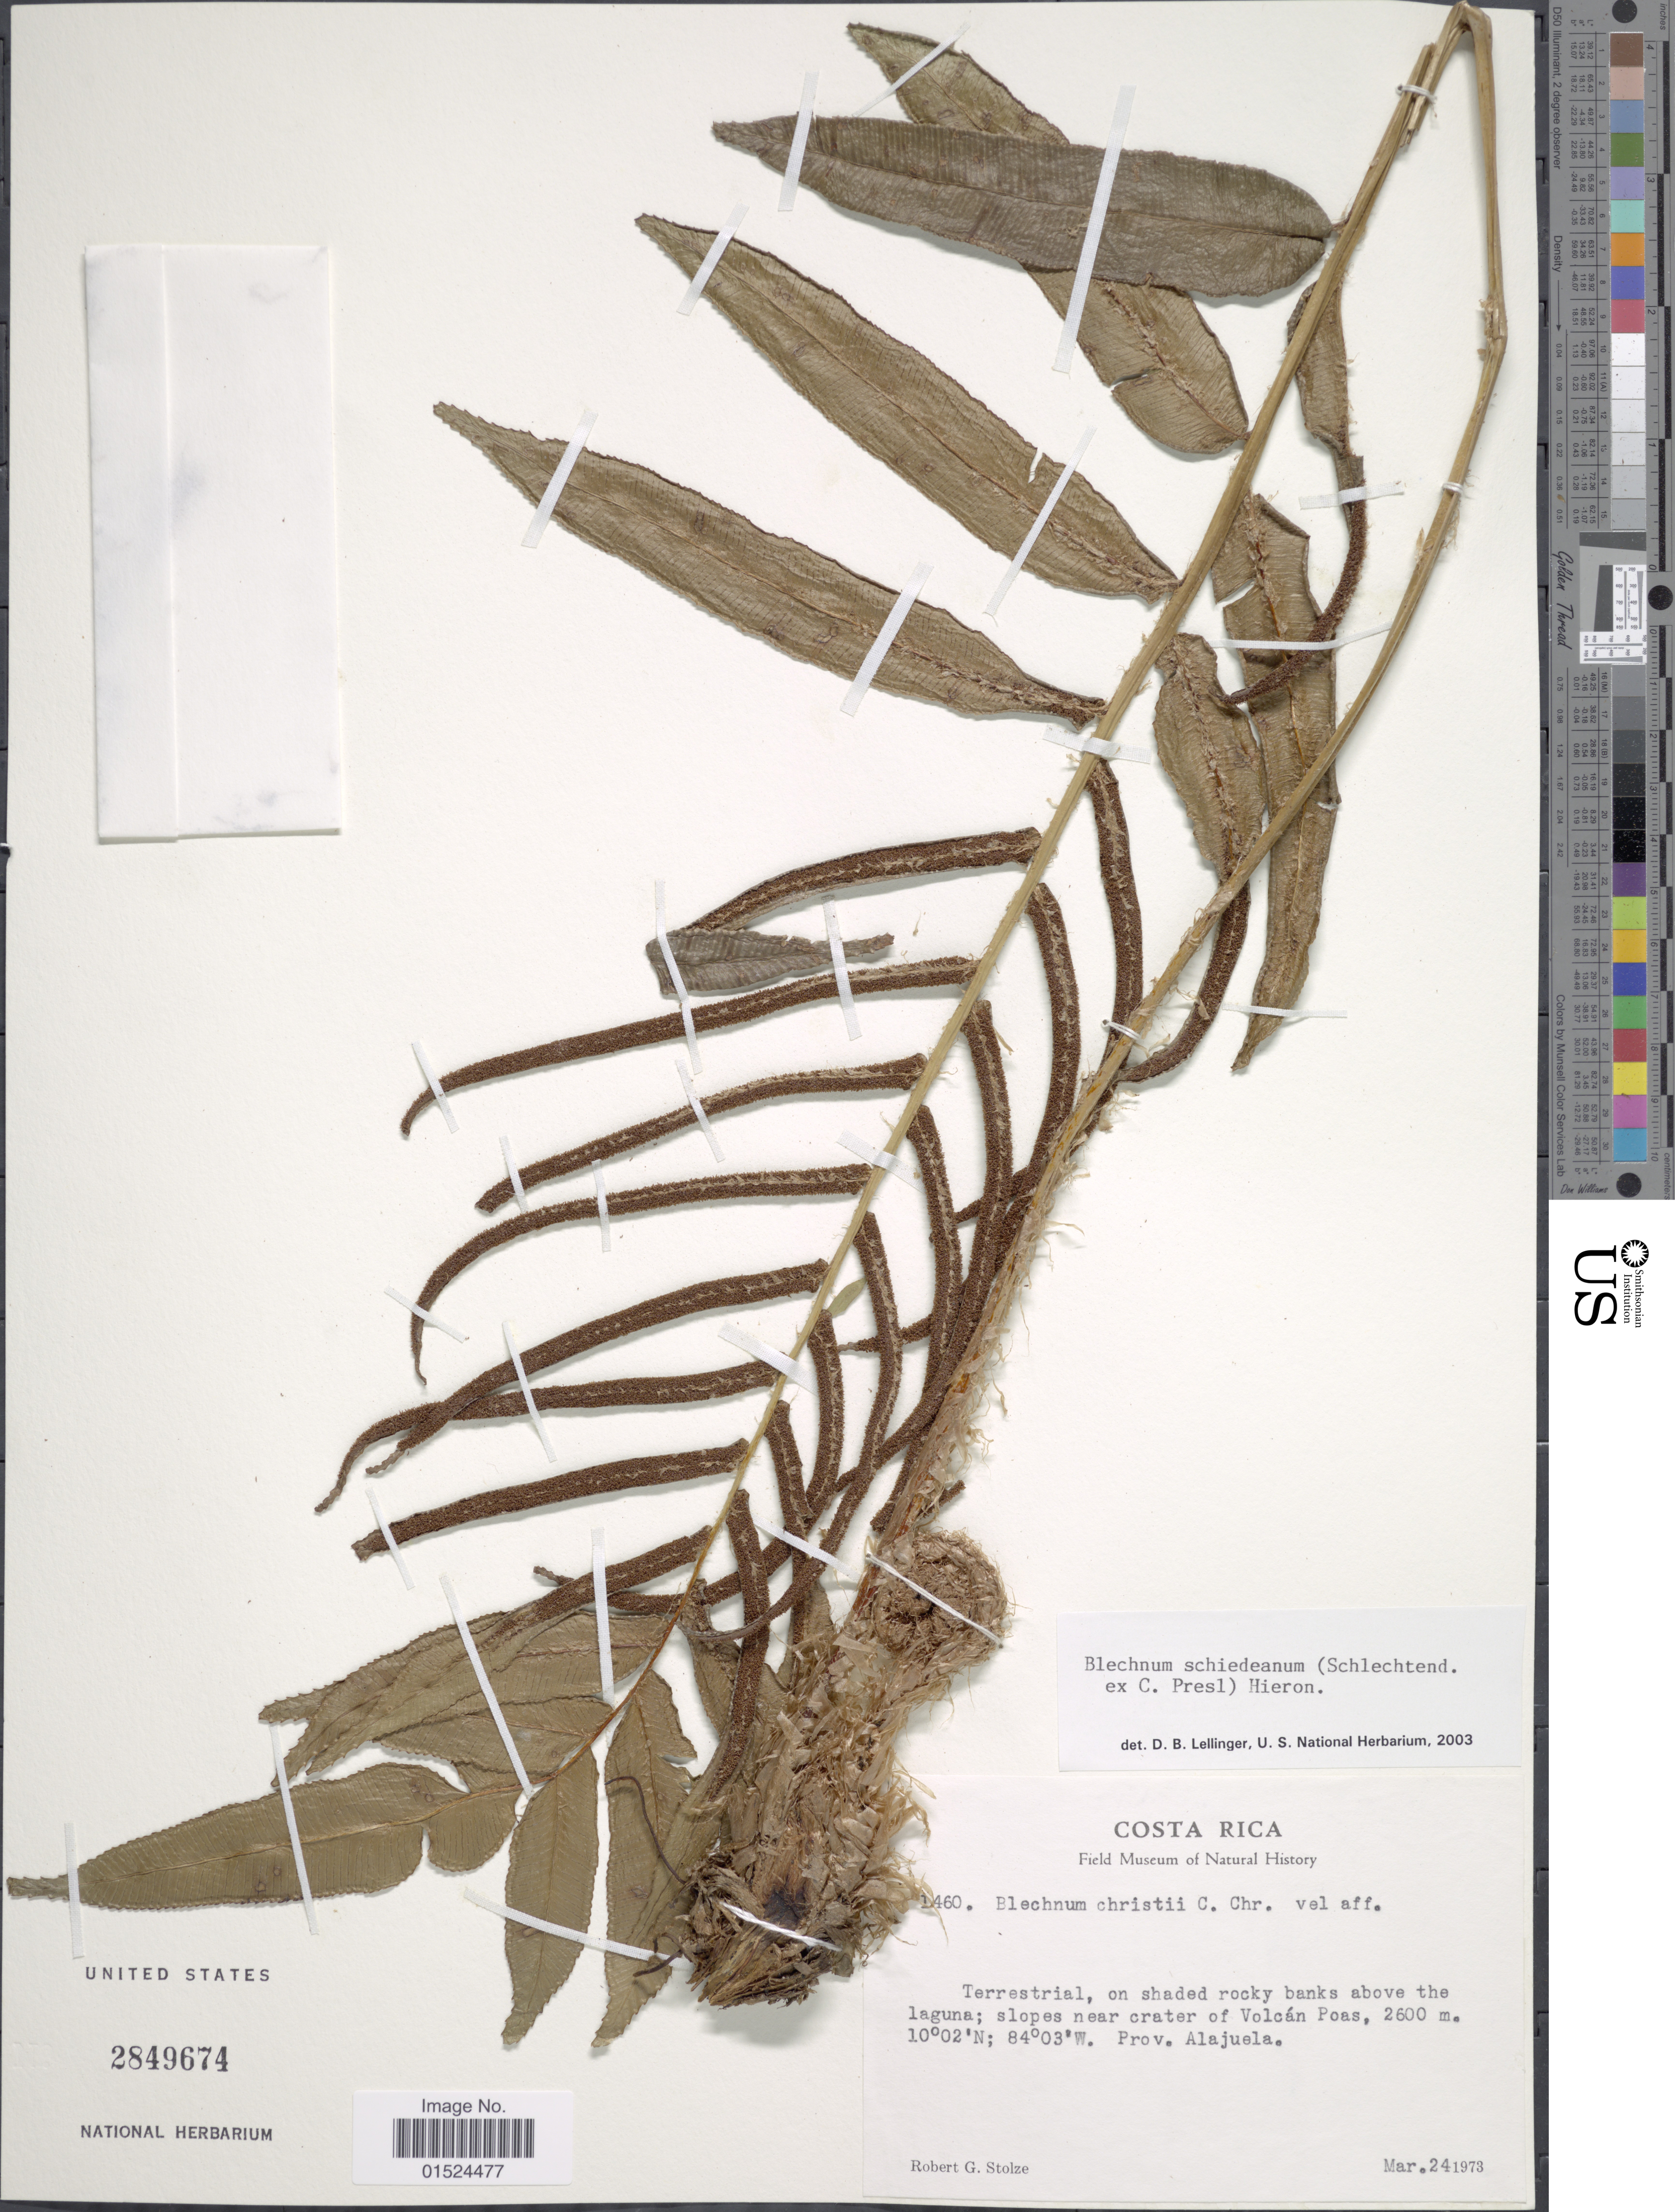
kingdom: Plantae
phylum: Tracheophyta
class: Polypodiopsida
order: Polypodiales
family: Blechnaceae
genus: Blechnum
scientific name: Blechnum schiedeanum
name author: (Schltdl. ex C. Presl) Hieron.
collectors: R. G. Stolze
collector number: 1460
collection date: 1973-03-24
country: Costa Rica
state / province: Alajuela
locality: Terrestrial, on shaded rocky banks above the laguna; slopes near crater of Volcán Poas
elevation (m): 2600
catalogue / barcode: US 2849674